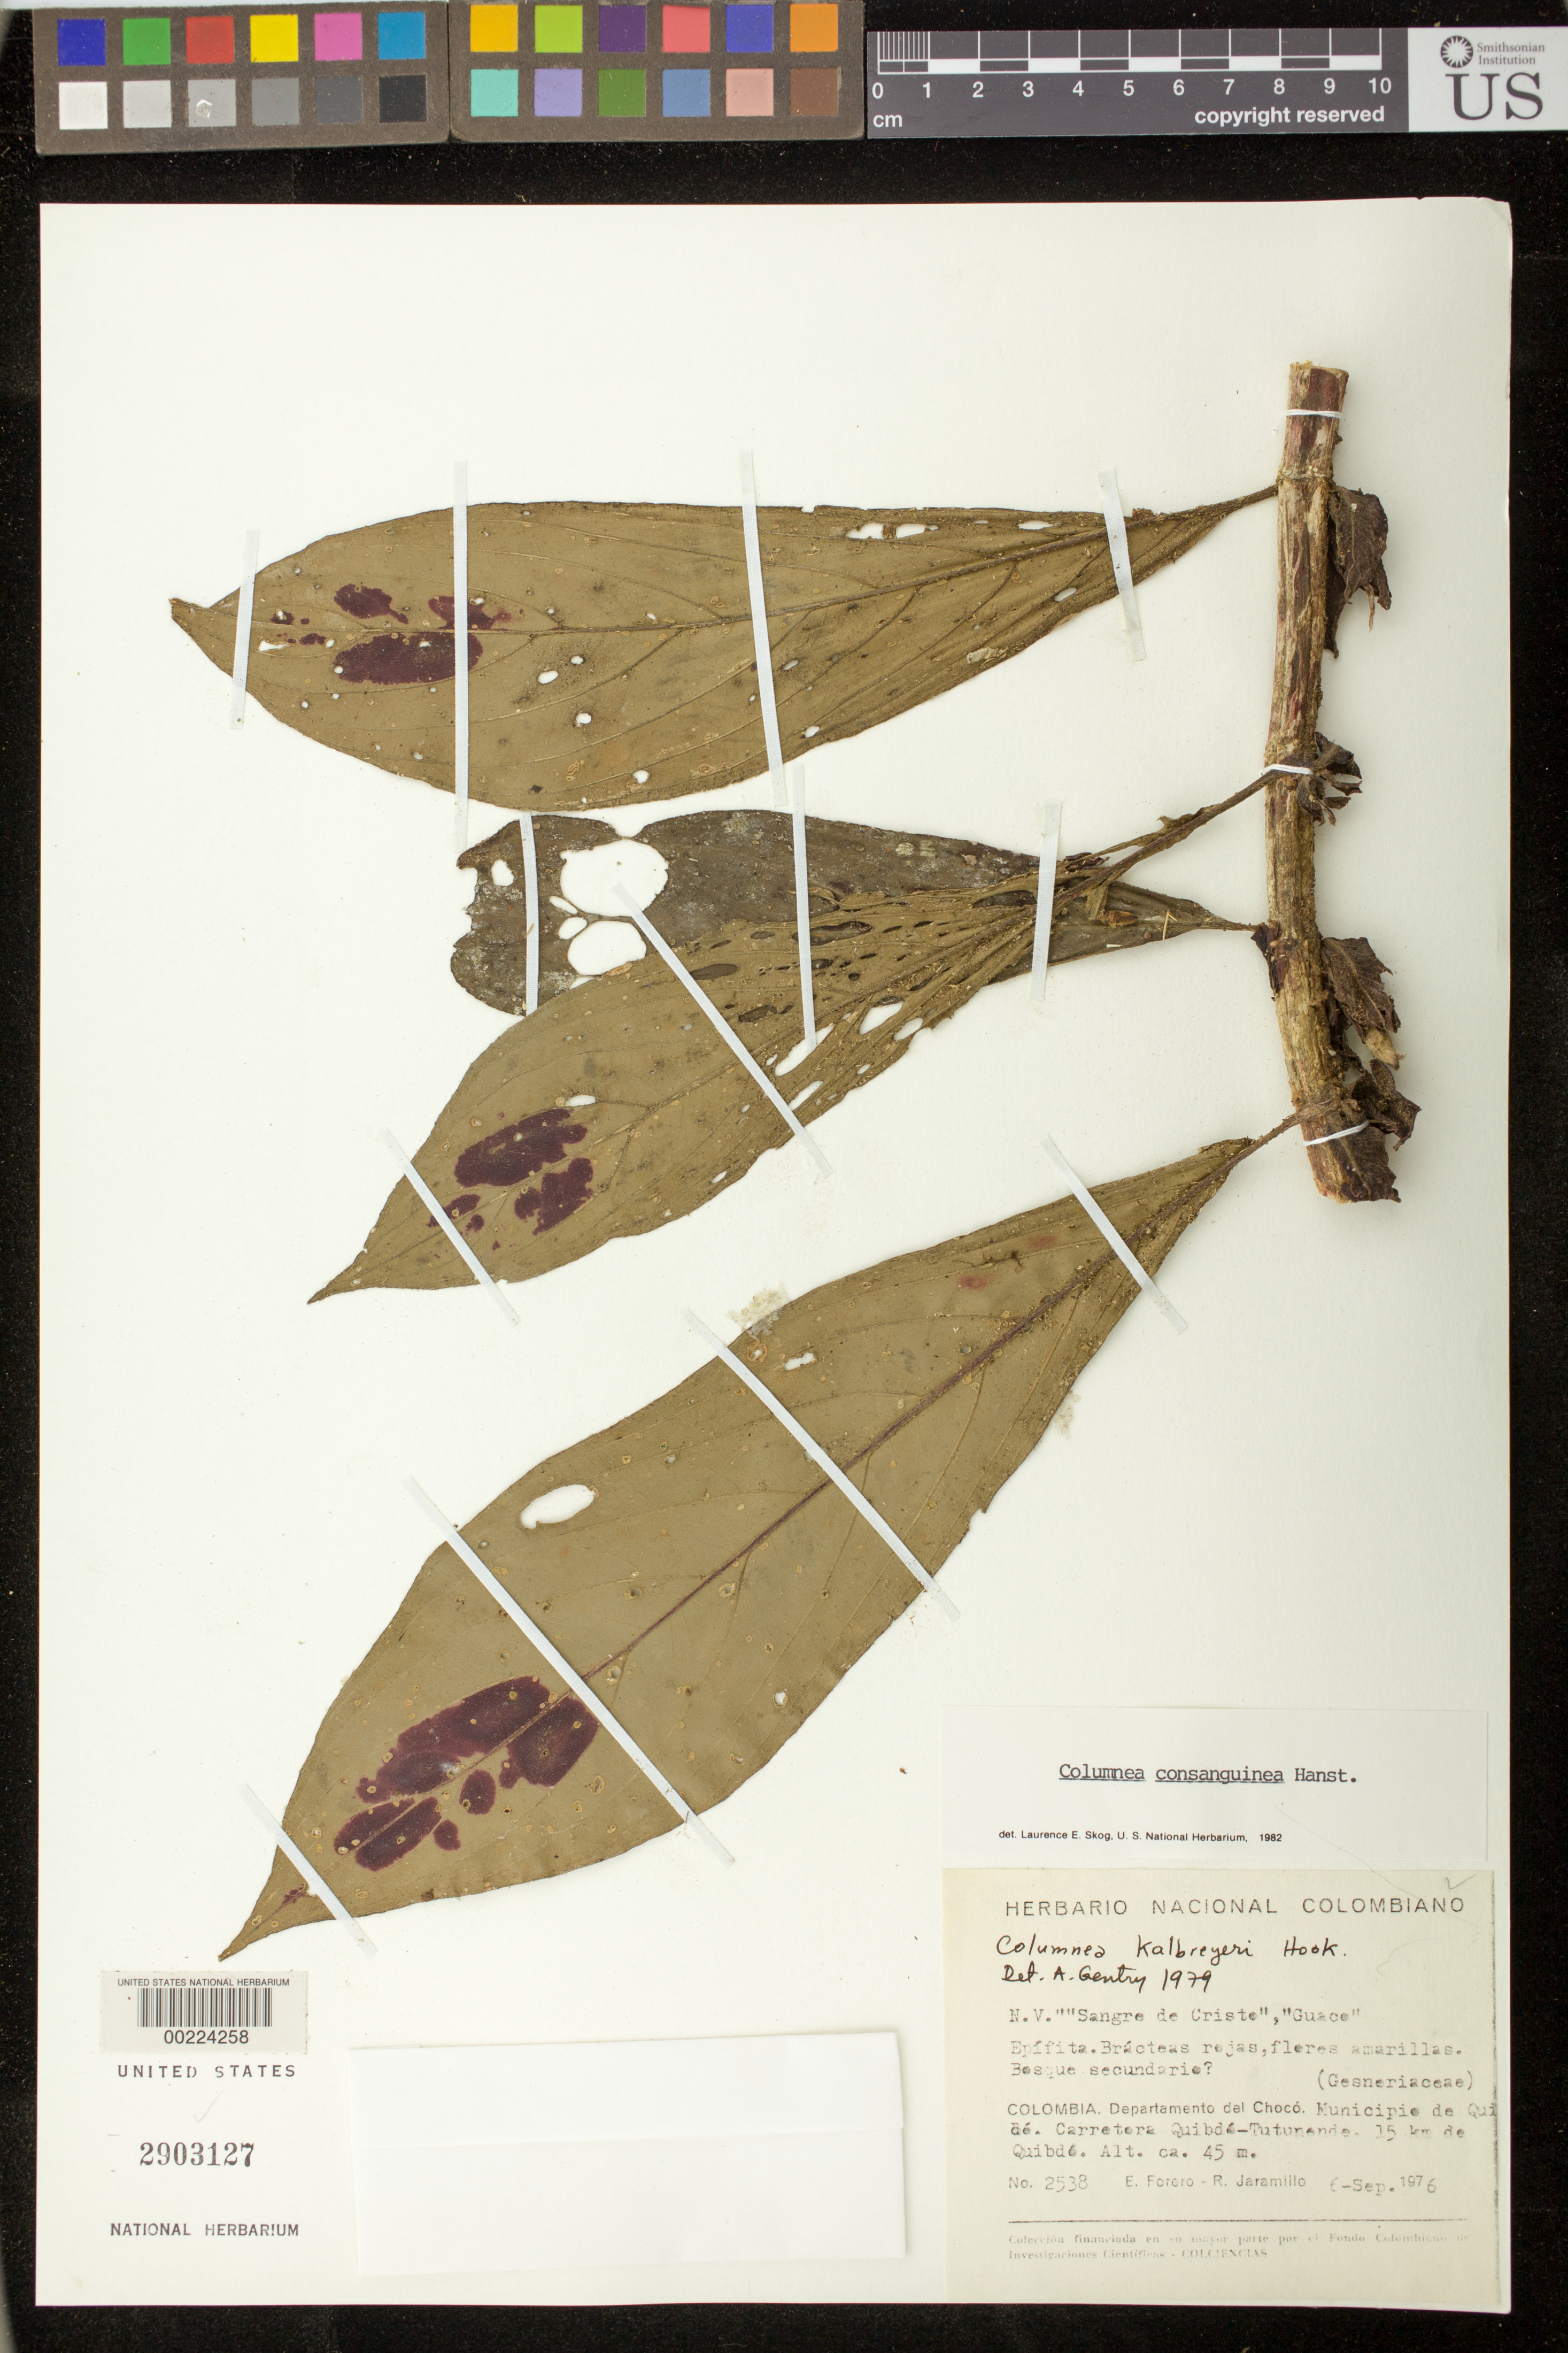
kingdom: Plantae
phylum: Tracheophyta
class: Magnoliopsida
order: Lamiales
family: Gesneriaceae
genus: Columnea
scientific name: Columnea consanguinea Hanst. var. consanguinea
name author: (Hanst.) Hanst.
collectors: E. Forero & R. Jaramillo M.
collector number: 2538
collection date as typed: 06 Sep 1976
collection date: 1976-09-06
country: Colombia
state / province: Chocó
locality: Mun. of Quibdo, Quibdo-Tutunendo highway, 15 km from Quibdo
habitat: Secondary ? forest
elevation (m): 45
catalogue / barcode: US 2903127